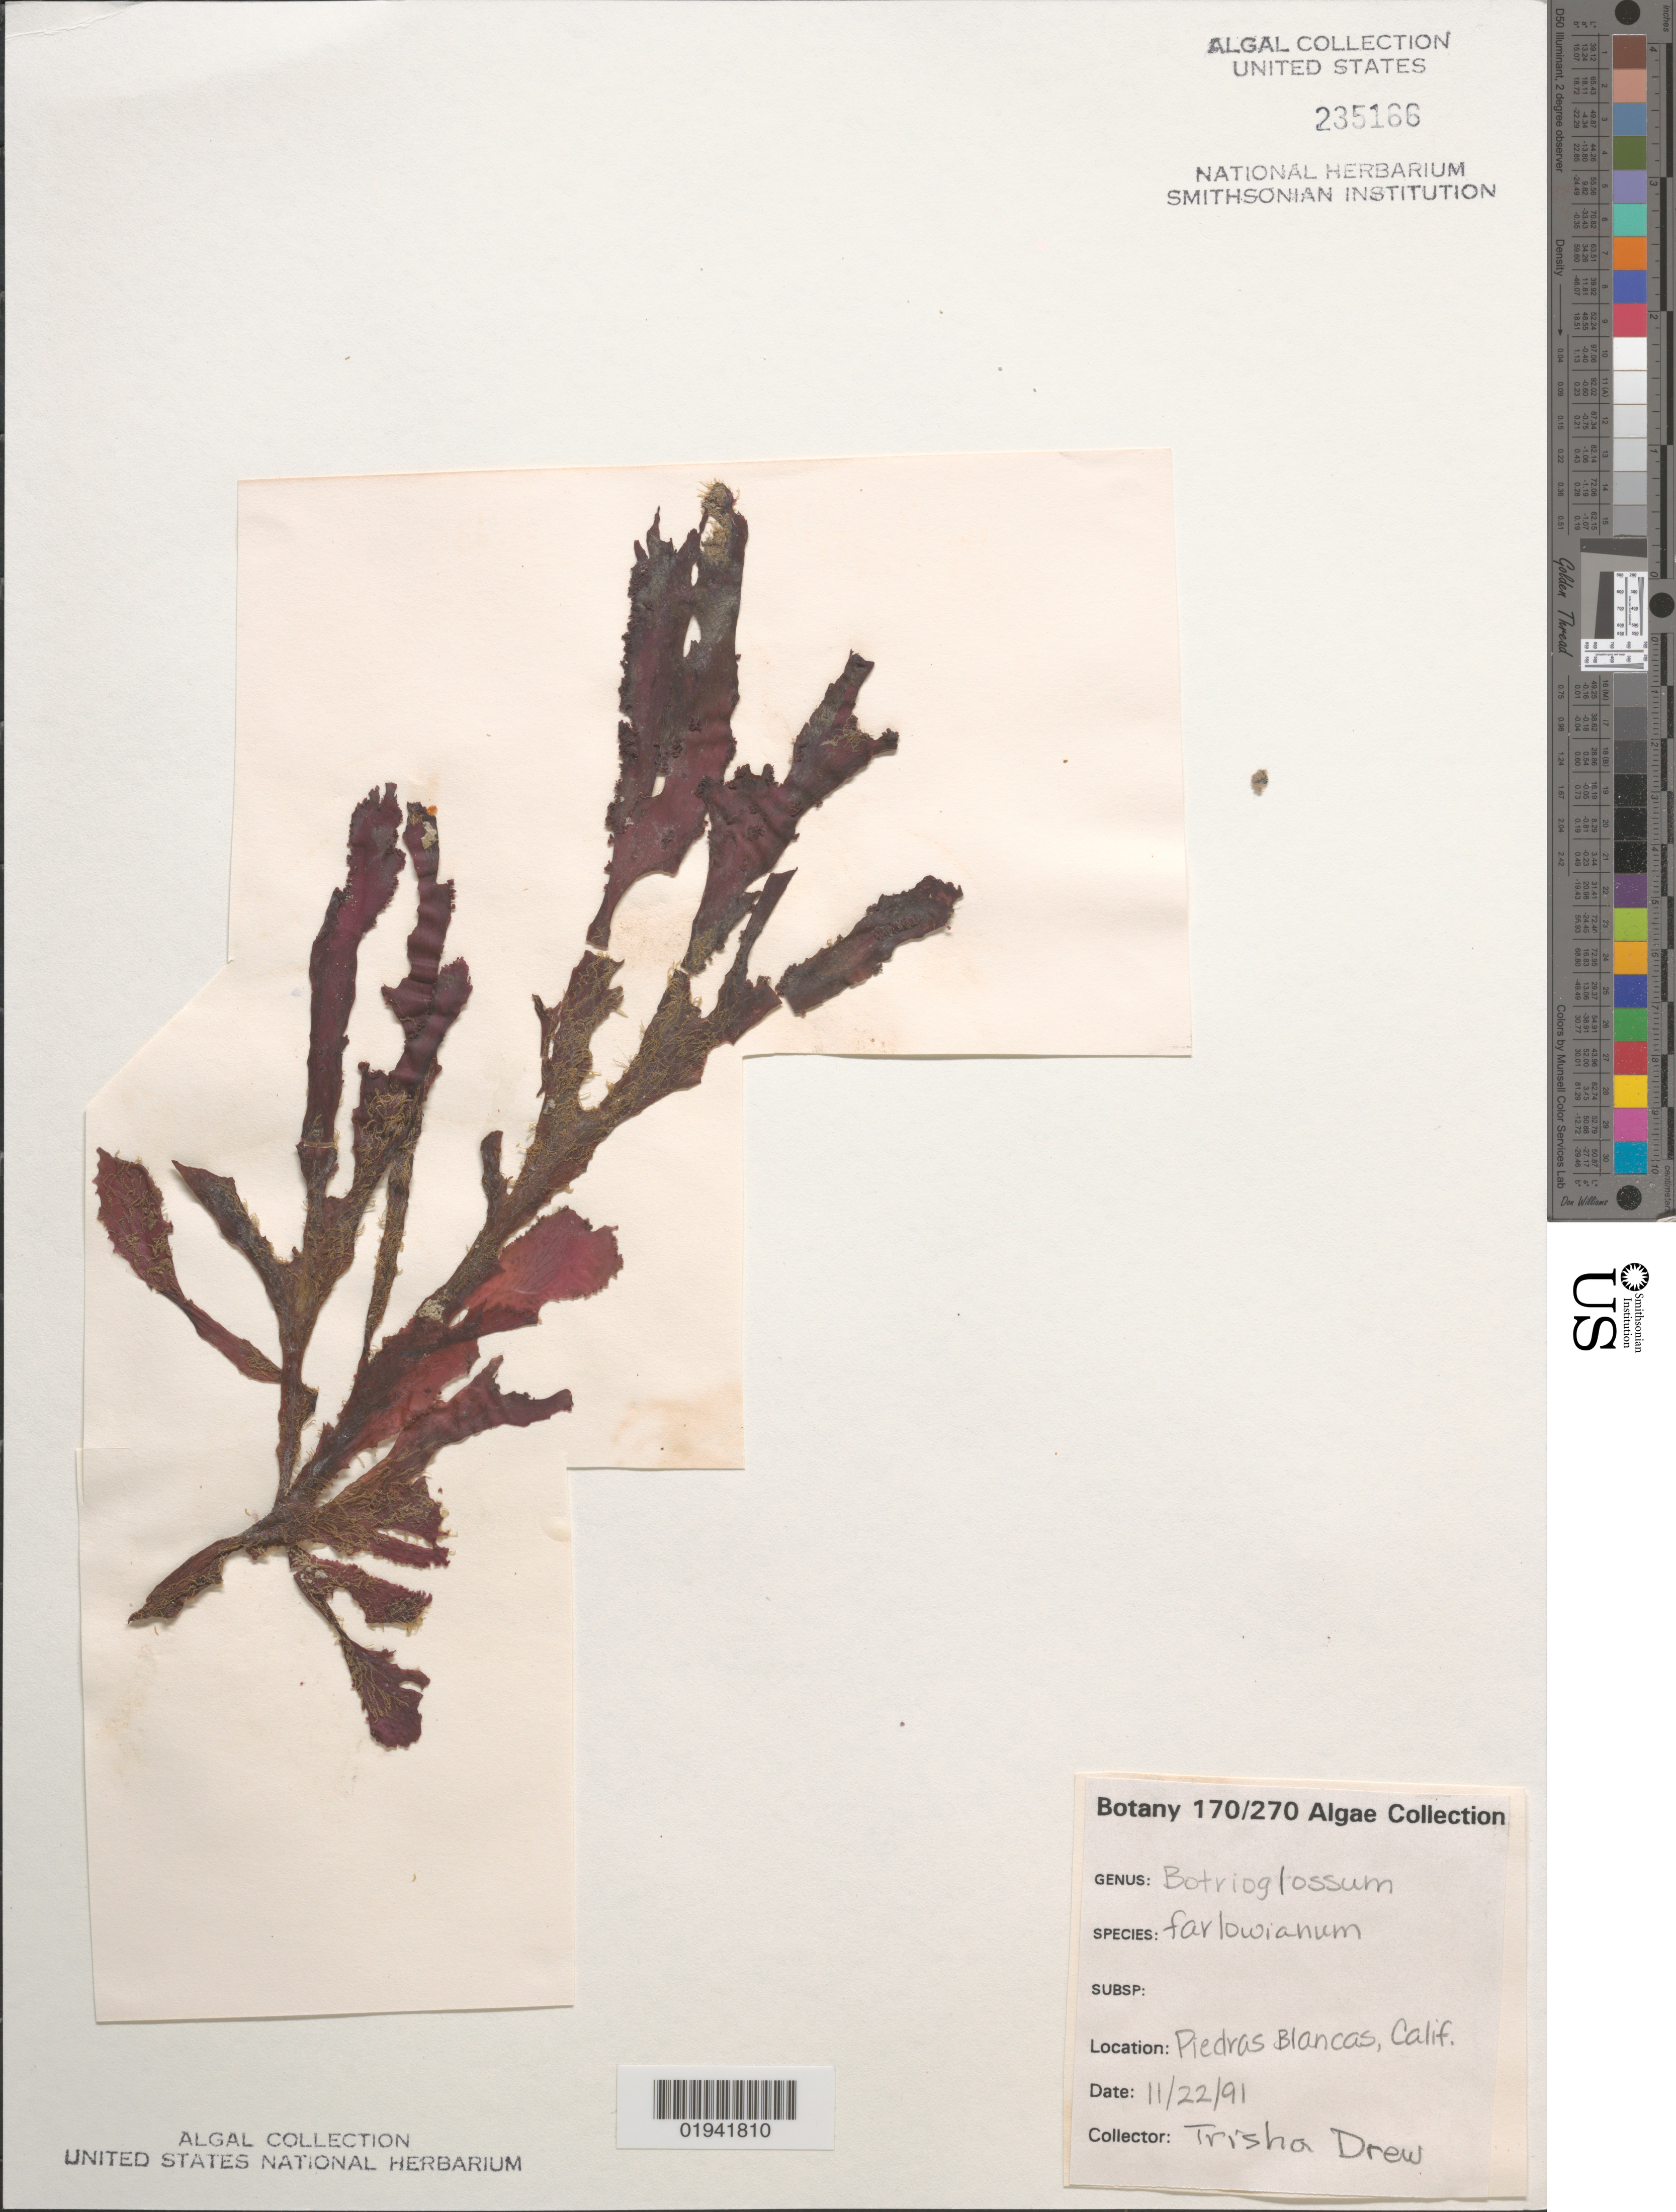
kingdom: Plantae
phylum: Rhodophyta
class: Florideophyceae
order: Ceramiales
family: Delesseriaceae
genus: Botryoglossum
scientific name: Botryoglossum farlowianum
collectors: T. Drew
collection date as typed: Transcribed d/m/y: 22/11/91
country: United States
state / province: California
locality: Piedras Blancas.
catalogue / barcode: US 235166